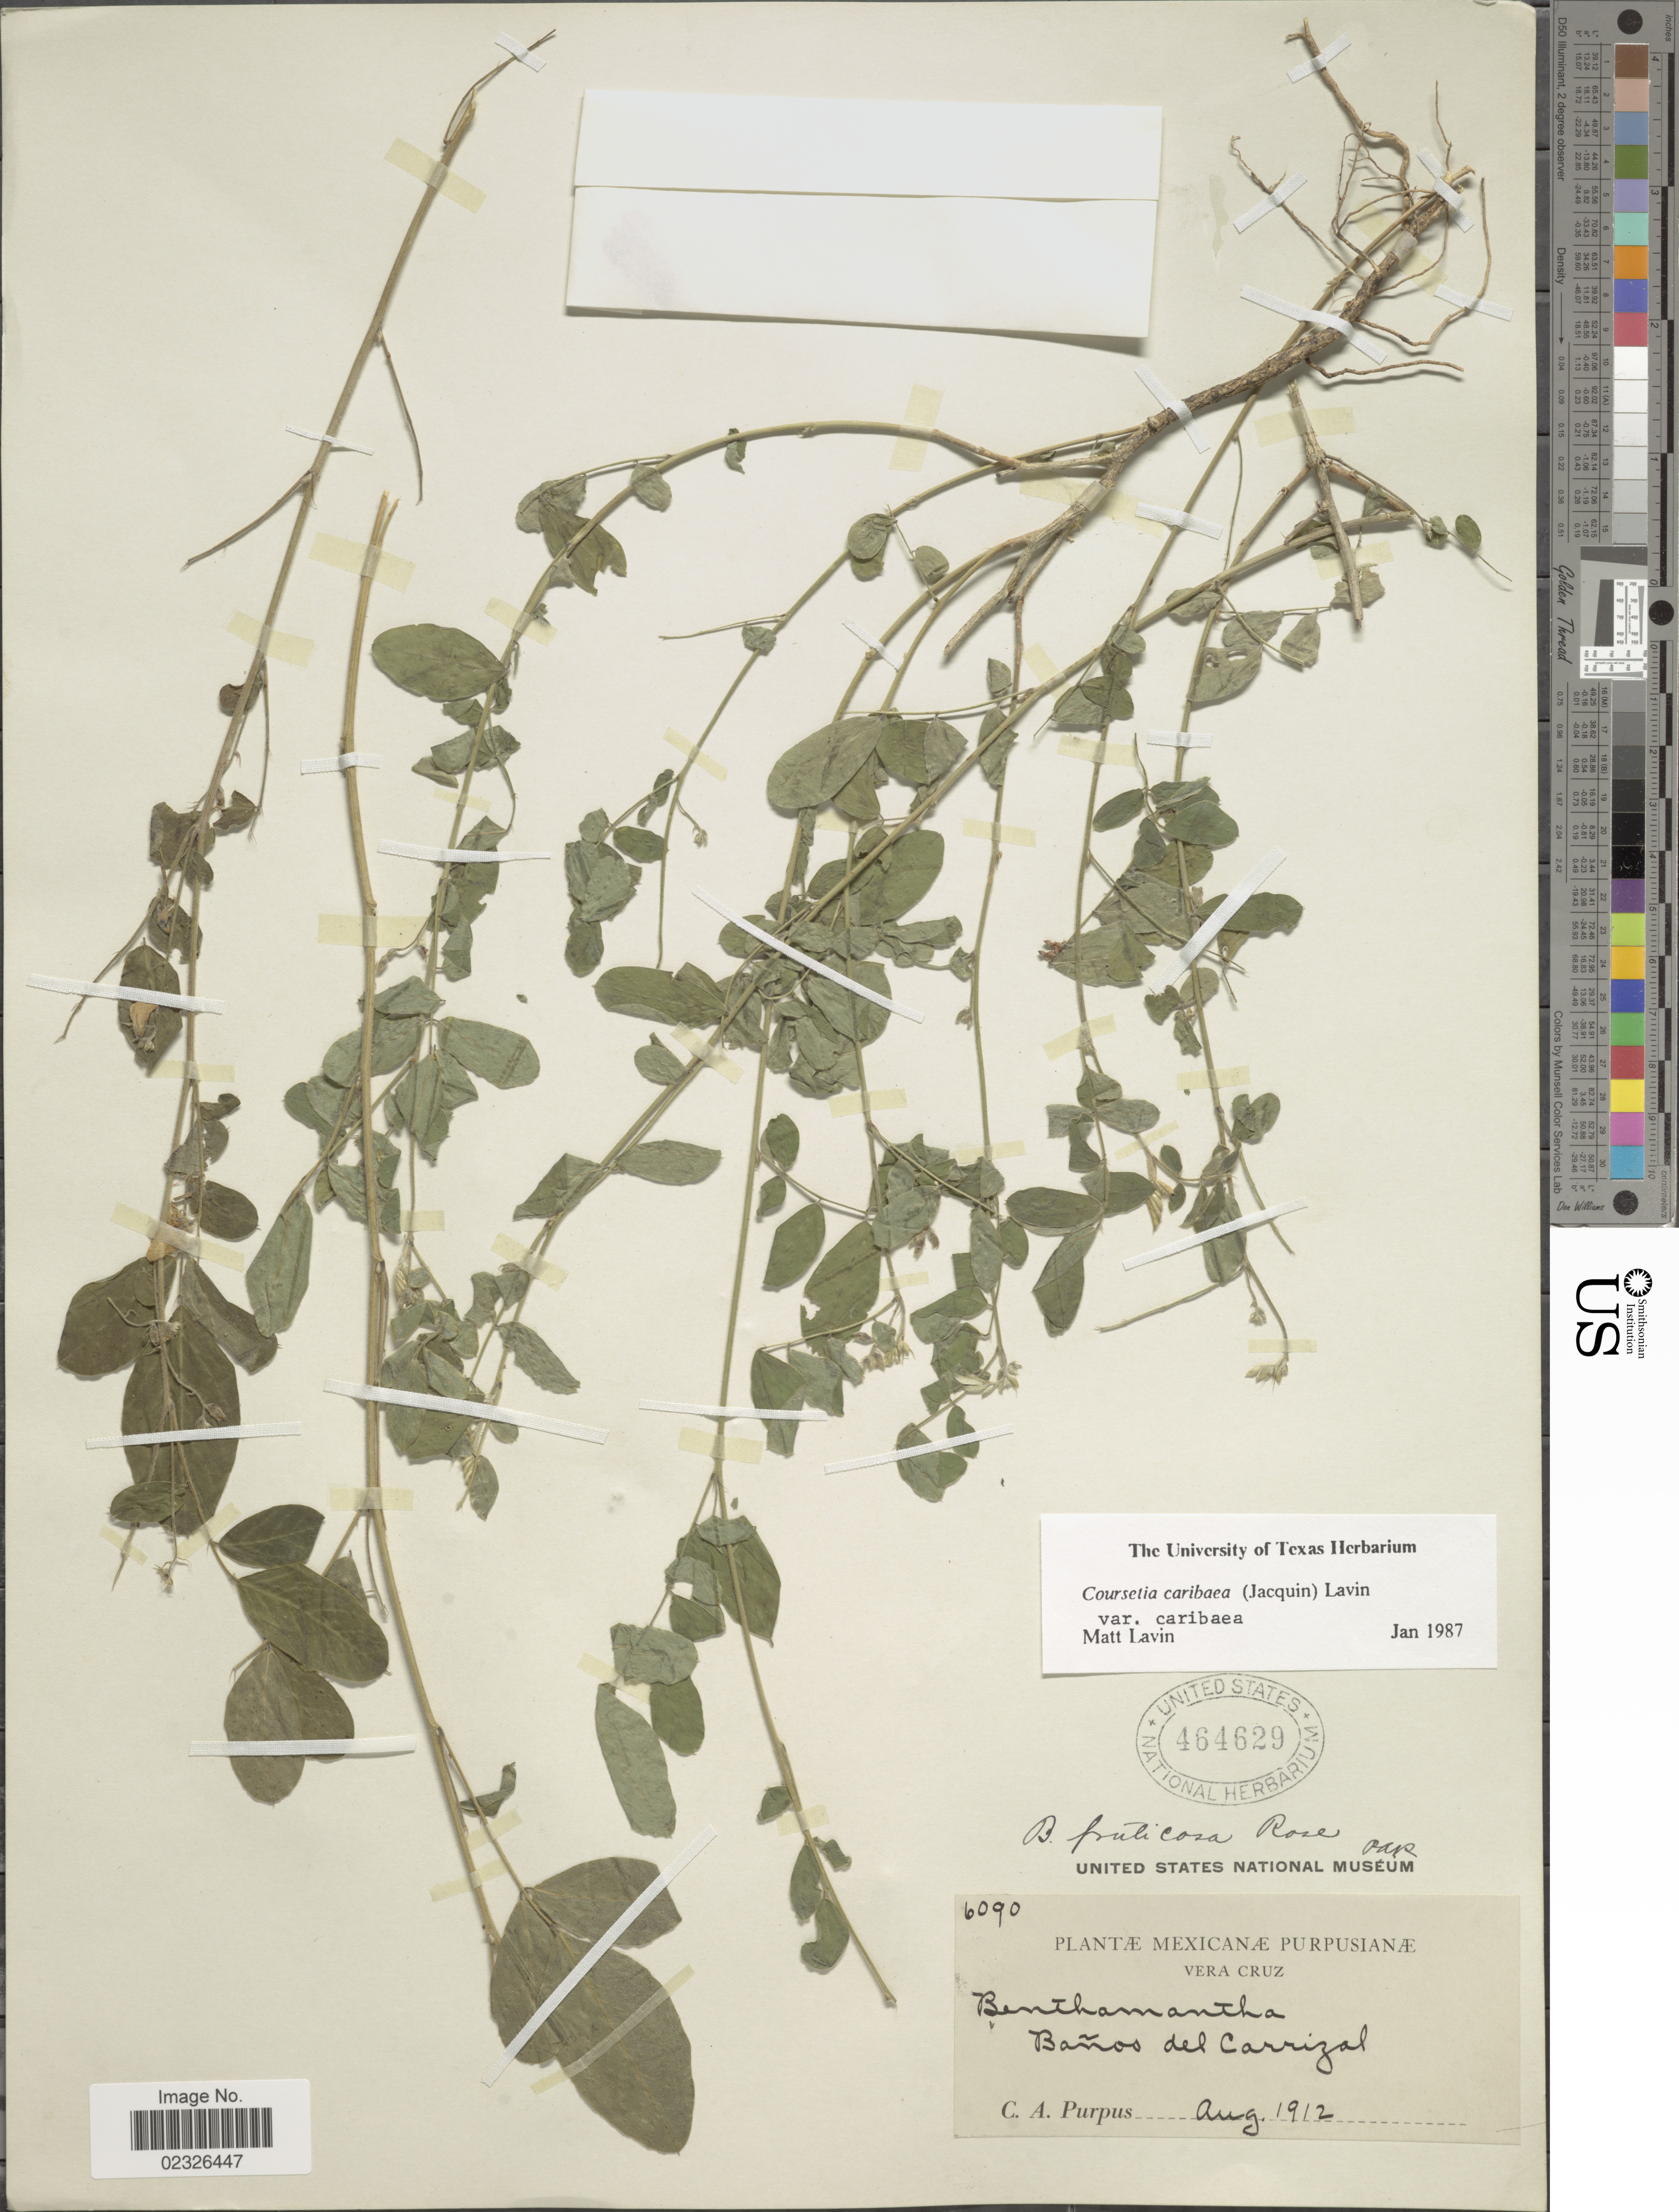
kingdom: Plantae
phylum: Tracheophyta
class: Magnoliopsida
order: Fabales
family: Fabaceae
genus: Coursetia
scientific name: Coursetia caribaea var. caribaea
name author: (Jacq.) Lavin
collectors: C. A. Purpus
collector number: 6090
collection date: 1912-08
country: Mexico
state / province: Veracruz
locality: Vera Cruz, Banos del Carrizal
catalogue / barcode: US 464629